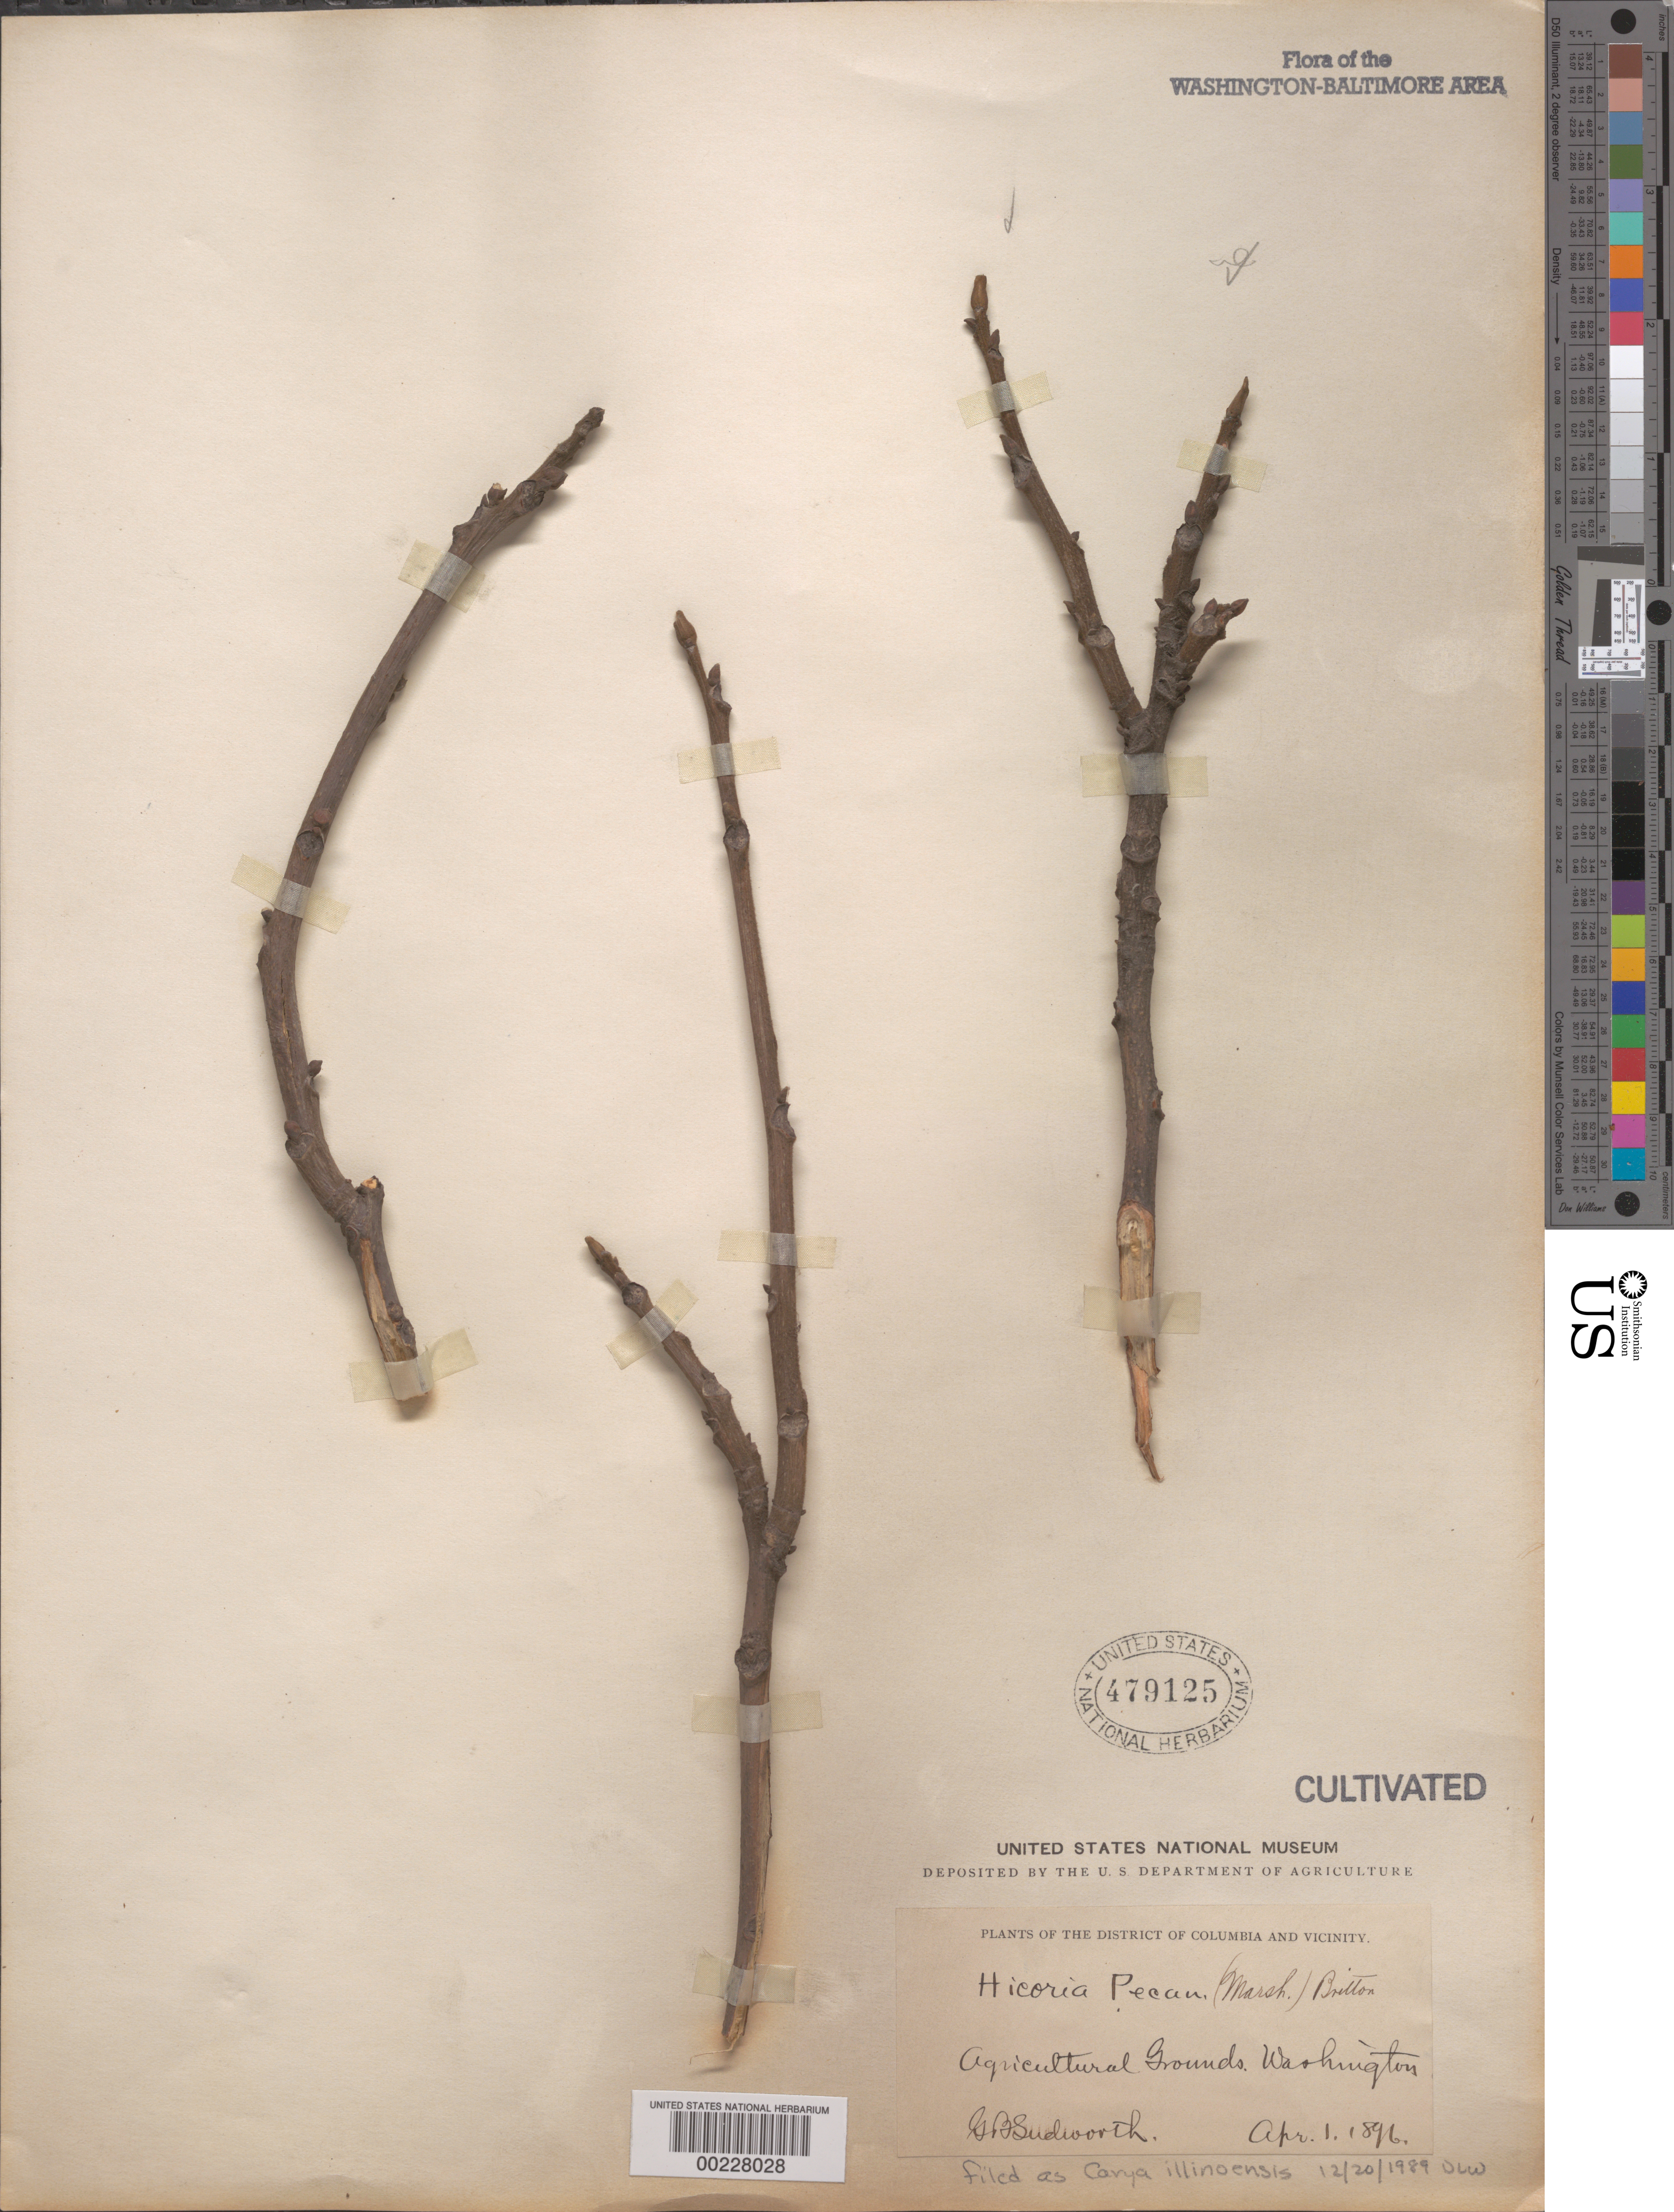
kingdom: Plantae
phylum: Tracheophyta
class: Magnoliopsida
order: Fagales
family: Juglandaceae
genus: Carya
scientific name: Carya illinoinensis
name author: (Wangenh.) K. Koch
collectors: G. B. Sudworth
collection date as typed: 01 Apr 1896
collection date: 1896-04-01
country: United States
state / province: District of Columbia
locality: Agricultural grounds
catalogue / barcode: US 479125